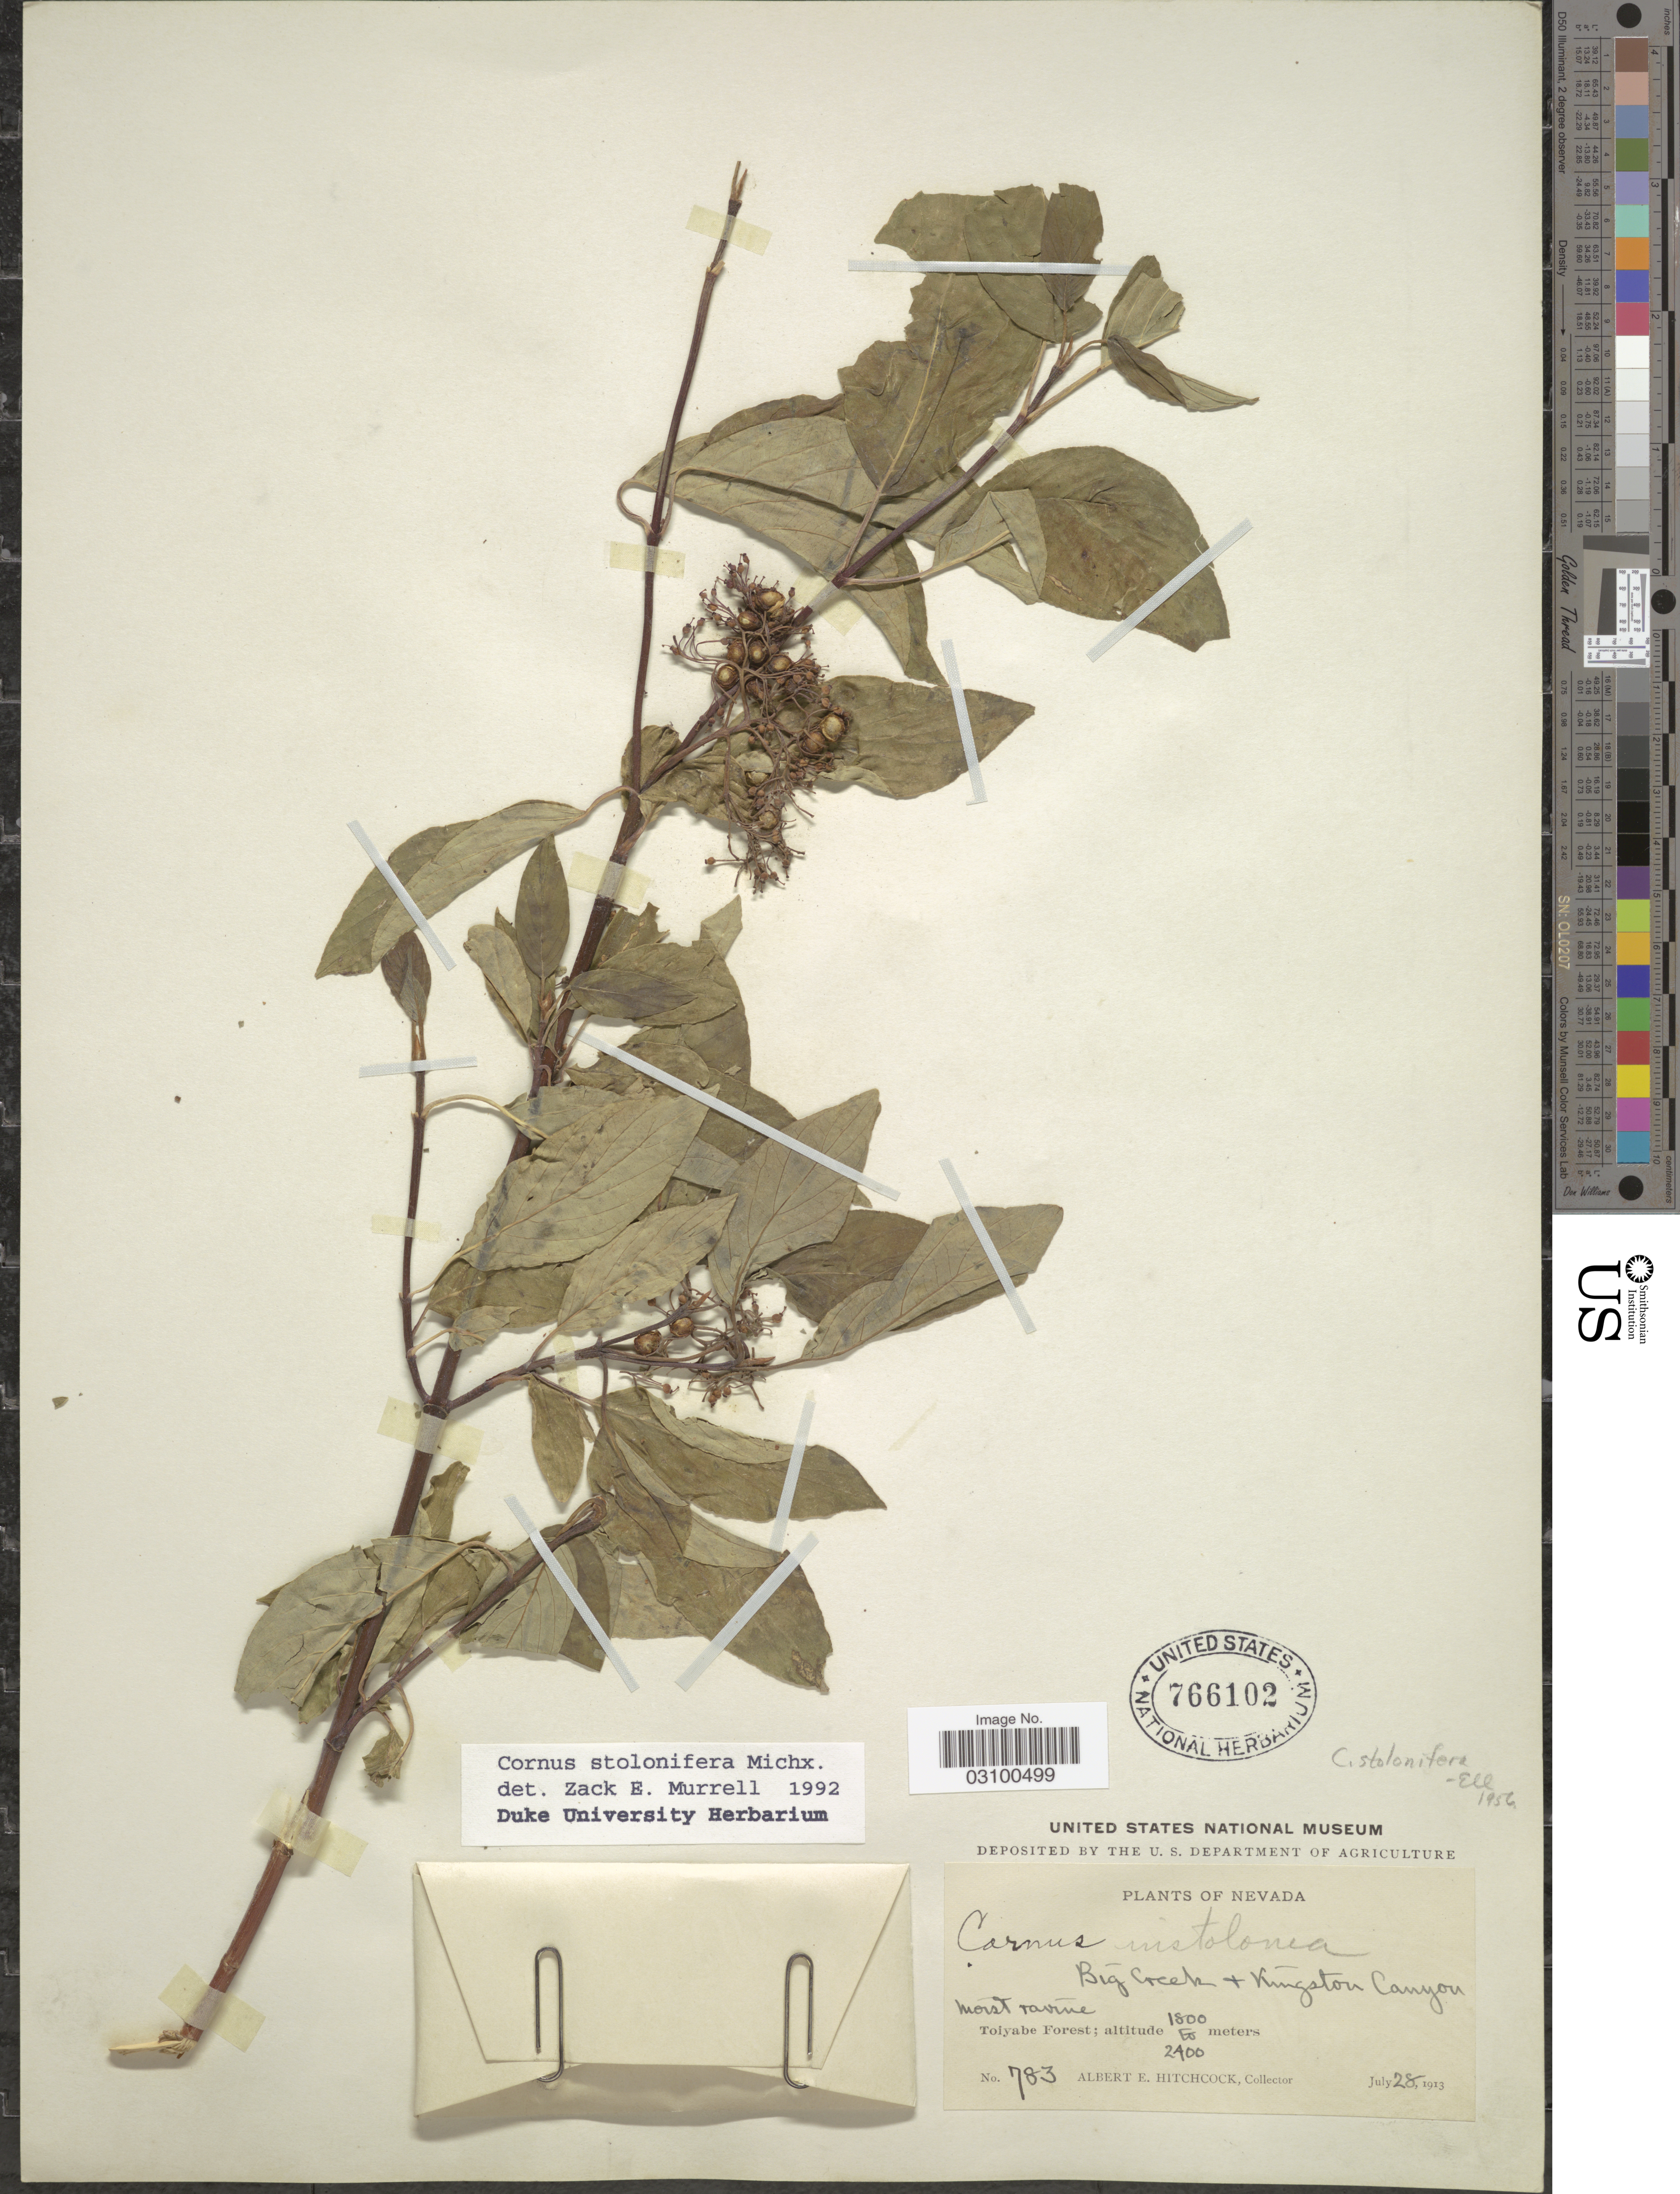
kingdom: Plantae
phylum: Tracheophyta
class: Magnoliopsida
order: Cornales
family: Cornaceae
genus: Cornus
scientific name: Cornus sericea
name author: L.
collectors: A. Hitchcock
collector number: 783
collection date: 1913-07-28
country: United States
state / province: Nevada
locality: Big Creek & Kingston Canyon. Toiyabe Forest.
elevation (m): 1800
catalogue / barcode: US 766102